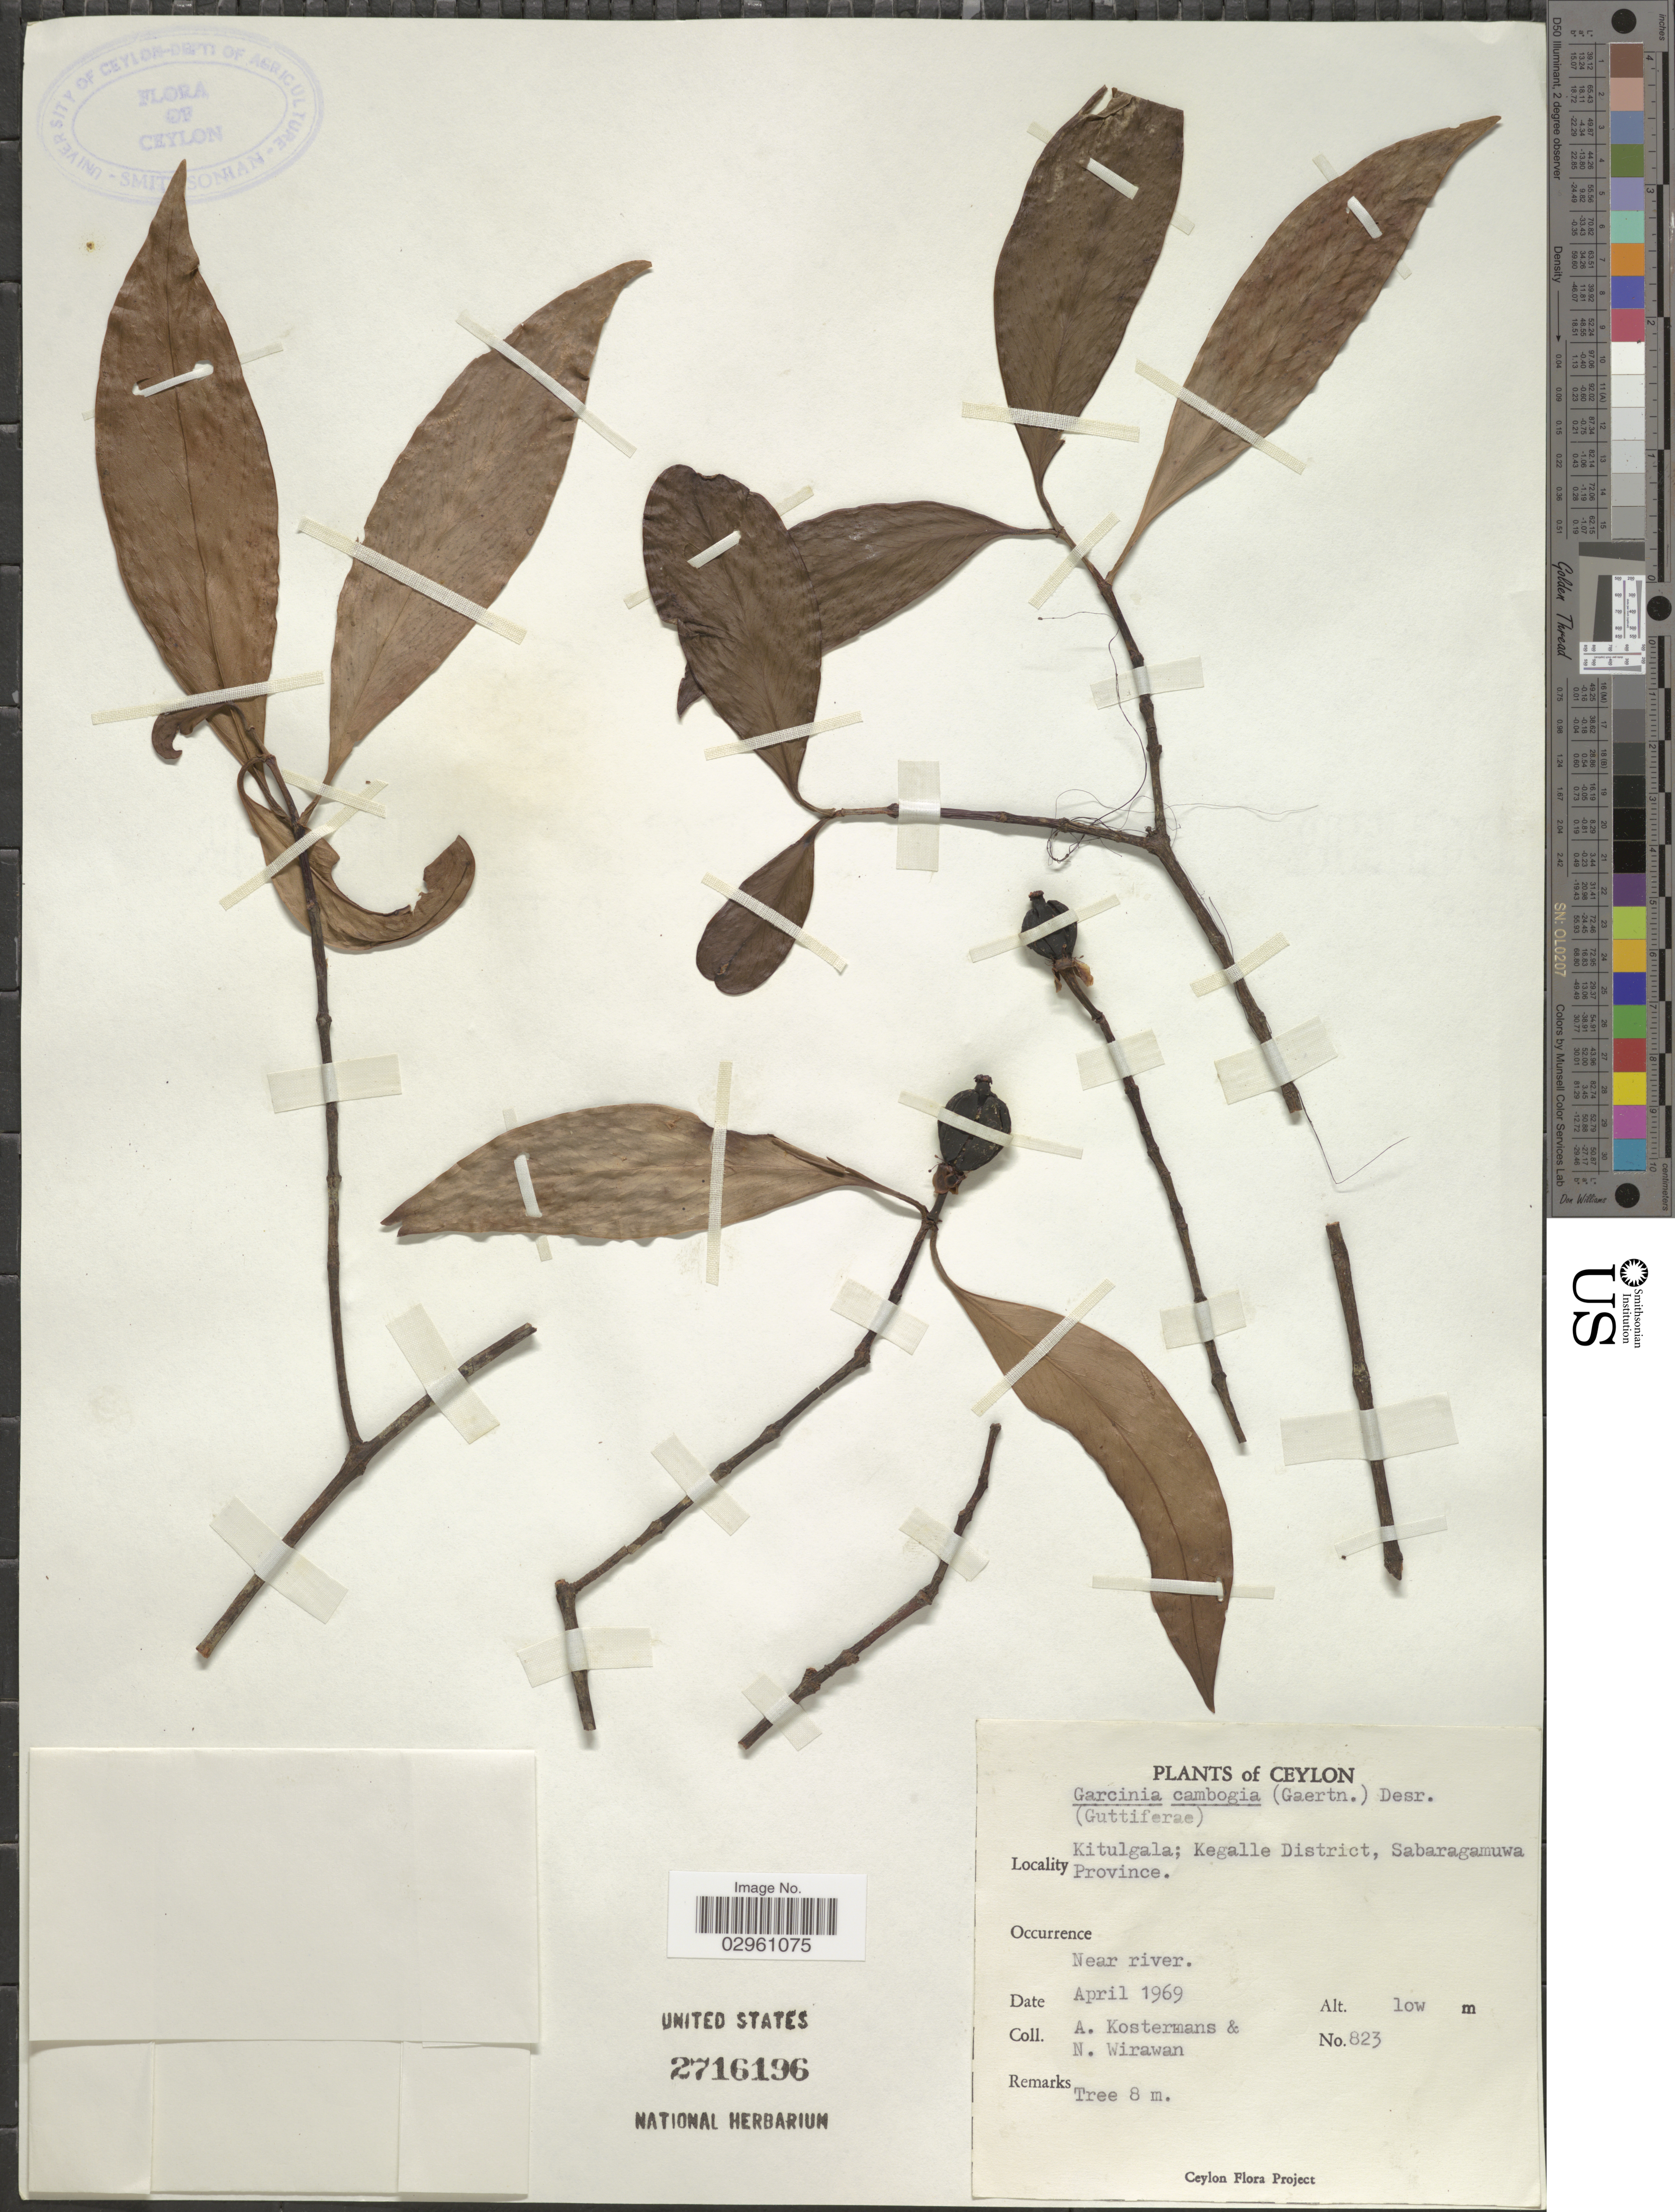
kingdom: Plantae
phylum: Tracheophyta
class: Magnoliopsida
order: Malpighiales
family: Clusiaceae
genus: Garcinia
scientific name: Garcinia cambogia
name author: Desr.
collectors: A. J. G. Kostermans & N. Wirawan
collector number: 823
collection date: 1969-04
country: Sri Lanka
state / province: Sabaragamuwa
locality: Ceylon. Kitulgala; Kegalle District, Sabaragamuwa Province.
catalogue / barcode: US 2716196